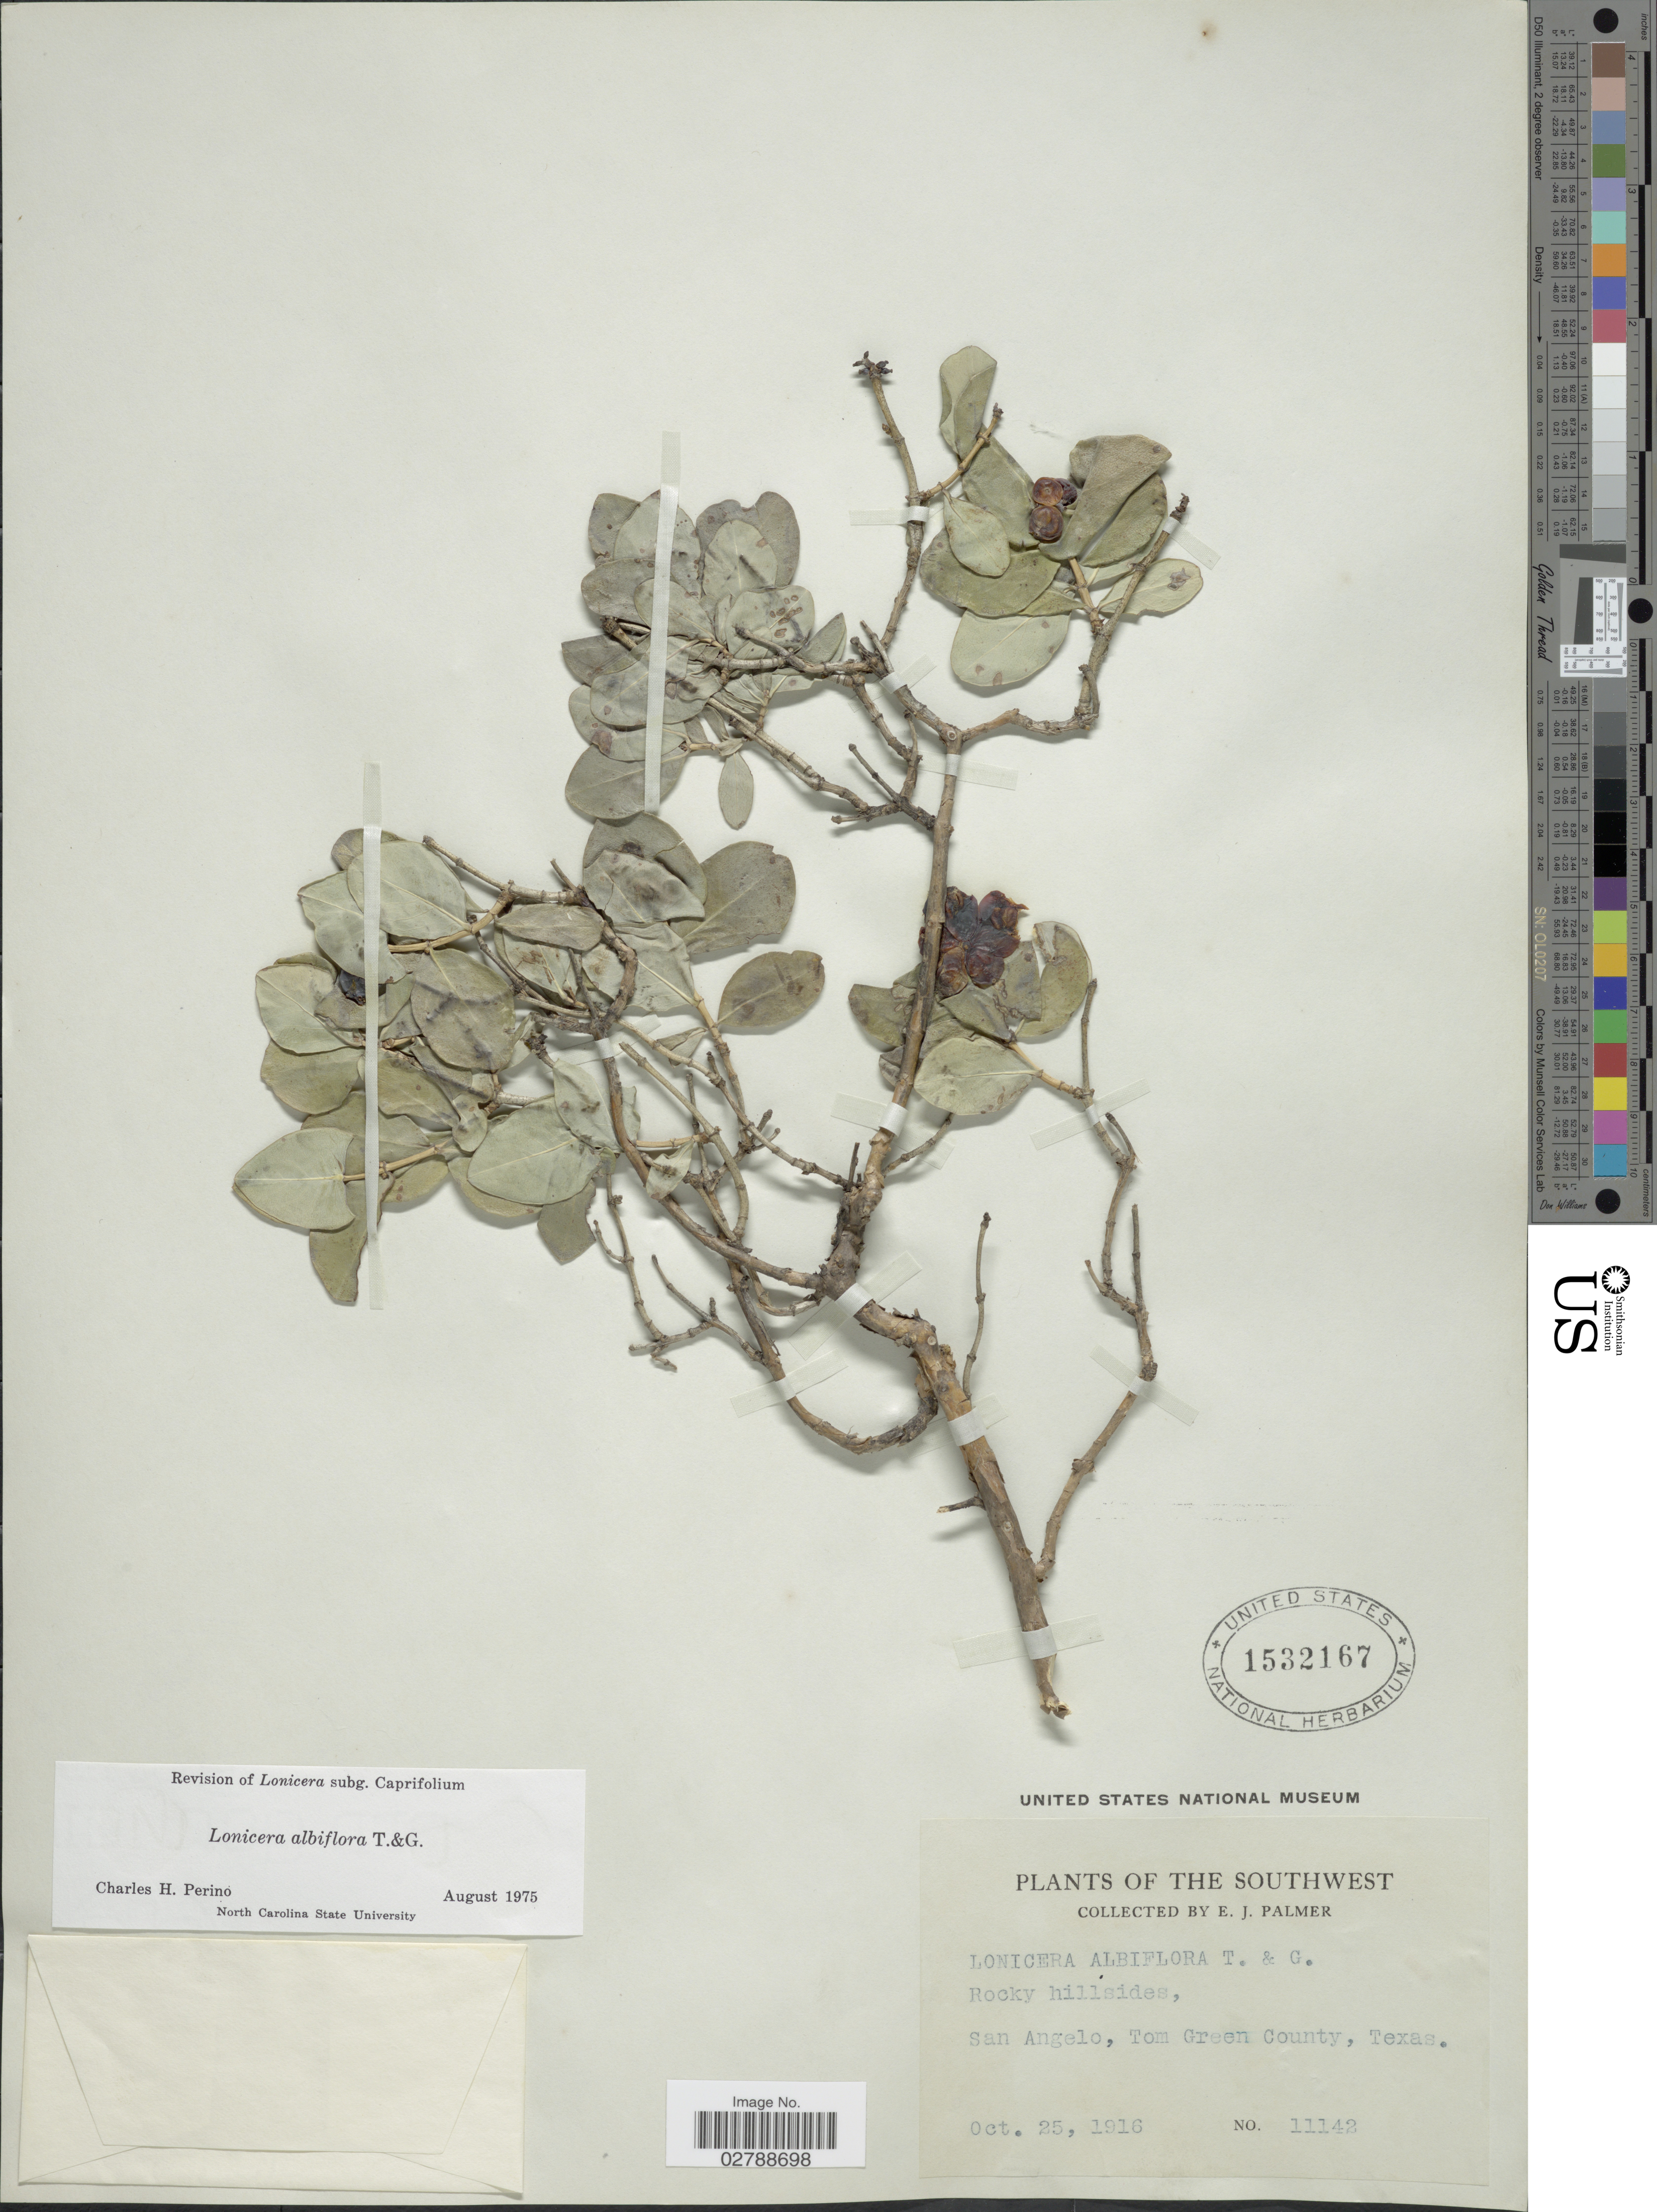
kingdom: Plantae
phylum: Tracheophyta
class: Magnoliopsida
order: Dipsacales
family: Caprifoliaceae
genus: Lonicera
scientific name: Lonicera albiflora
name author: Torr. & A. Gray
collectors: E. J. Palmer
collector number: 11142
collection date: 1916-10-25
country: United States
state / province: Texas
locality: The Southwest. San Angelo, Tom Green County.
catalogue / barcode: US 1532167